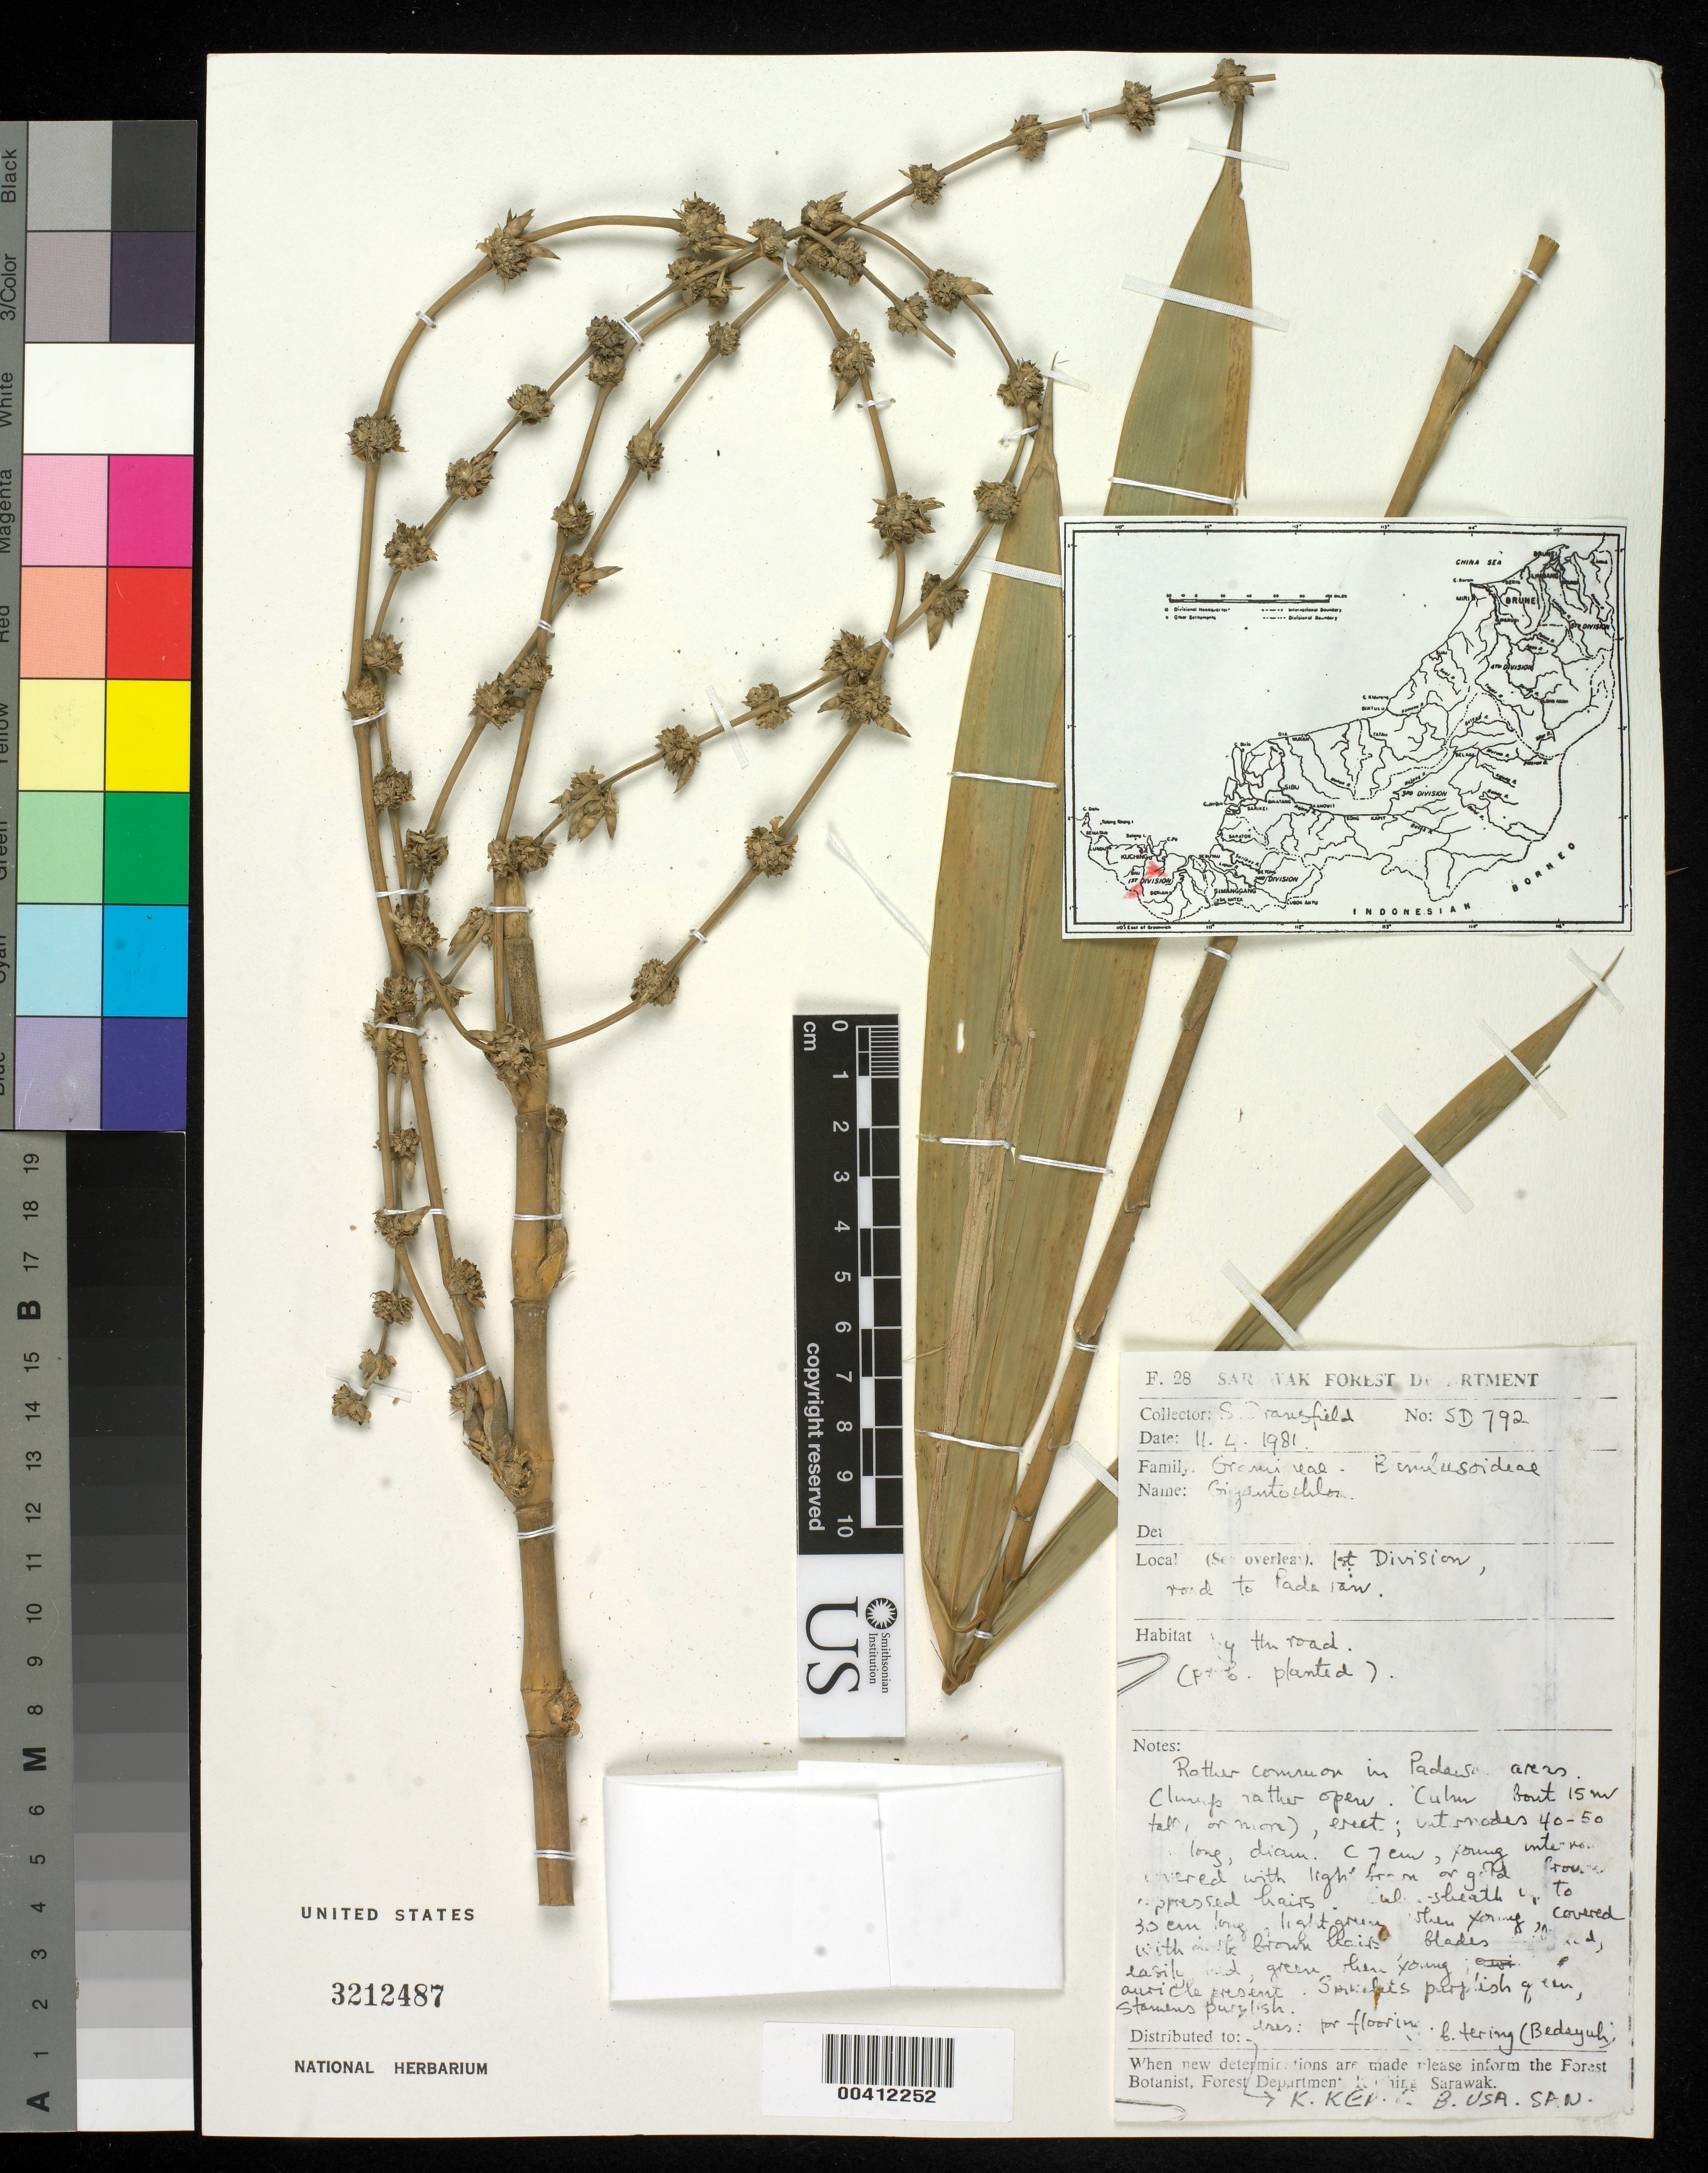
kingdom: Plantae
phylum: Tracheophyta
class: Liliopsida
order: Poales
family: Poaceae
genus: Gigantochloa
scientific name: Gigantochloa sp.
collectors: S. Dransfield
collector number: Sd792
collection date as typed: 11 Apr 1981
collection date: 1981-04-11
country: Malaysia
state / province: Sarawak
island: Borneo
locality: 1st division, rd to padawan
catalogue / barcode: US 3212487